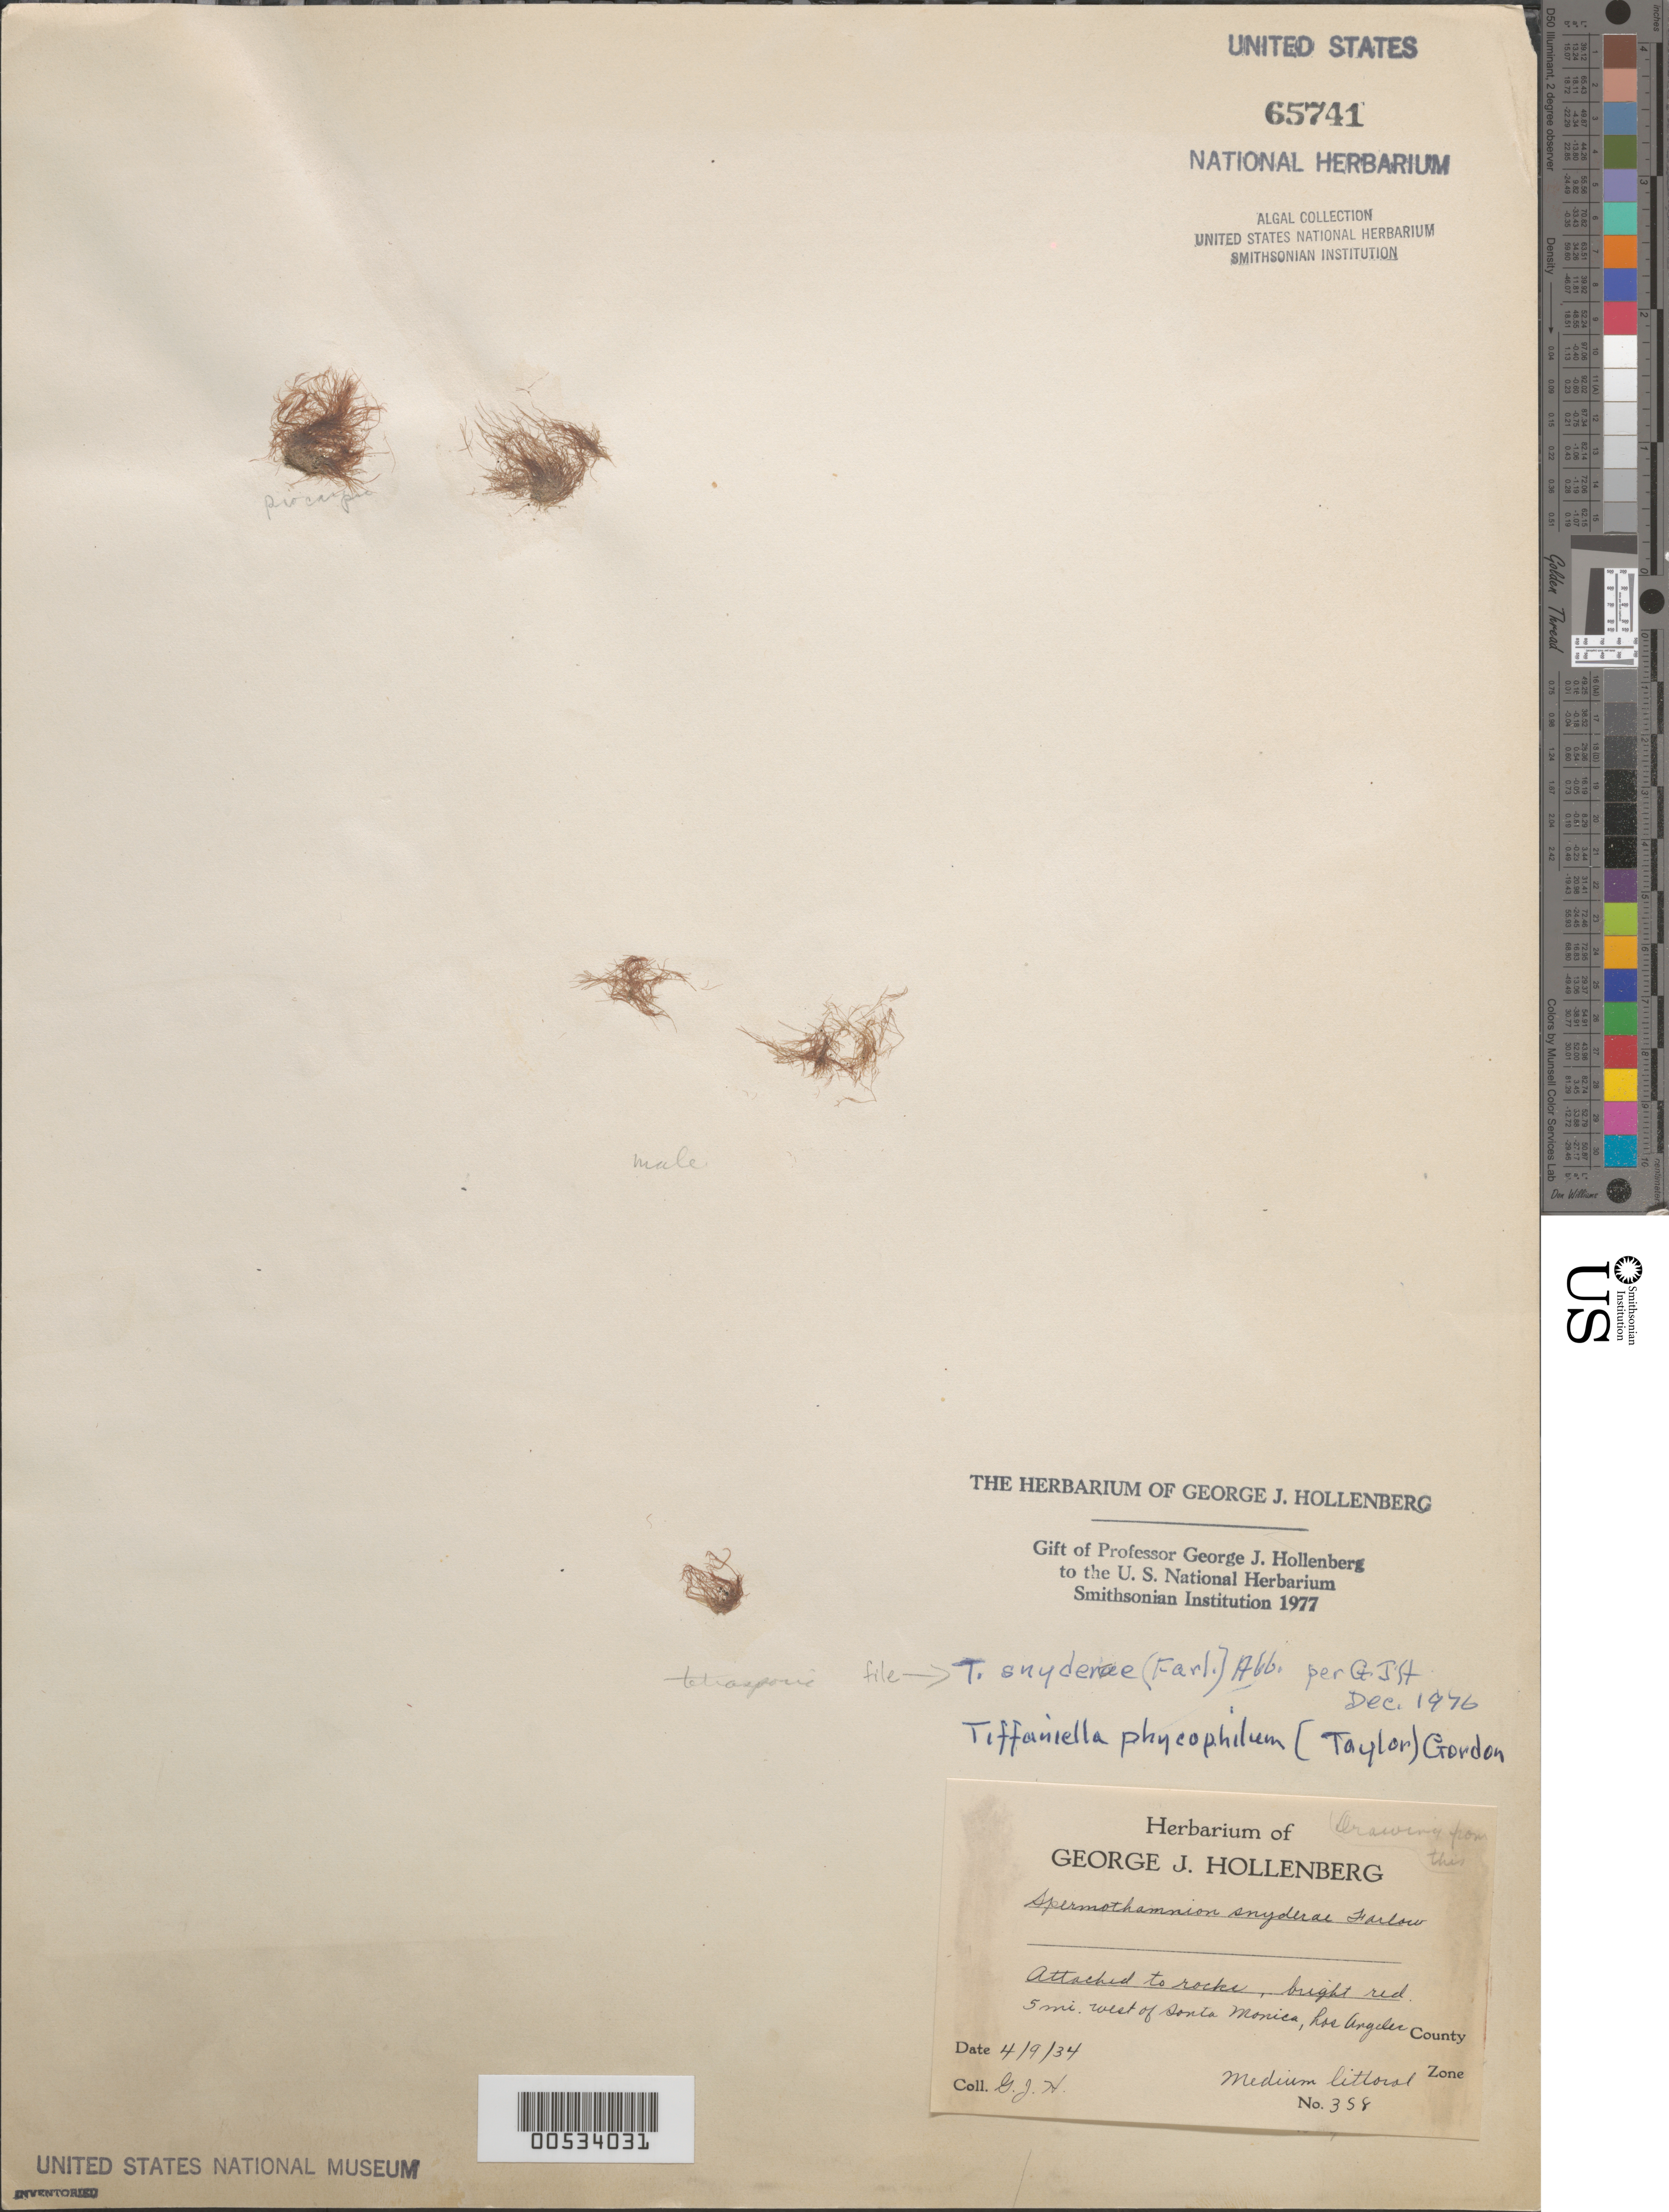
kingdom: Plantae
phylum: Rhodophyta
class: Florideophyceae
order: Ceramiales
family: Wrangeliaceae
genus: Tiffaniella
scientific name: Tiffaniella snyderae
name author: (Farl.) I.A. Abbott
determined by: Hollenberg, George J.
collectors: G. Hollenberg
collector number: GJH 358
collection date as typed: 09 Apr 1934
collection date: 1934-04-09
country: United States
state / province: California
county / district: Los Angeles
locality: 5 miles west of Santa Monica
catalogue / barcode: US 65741